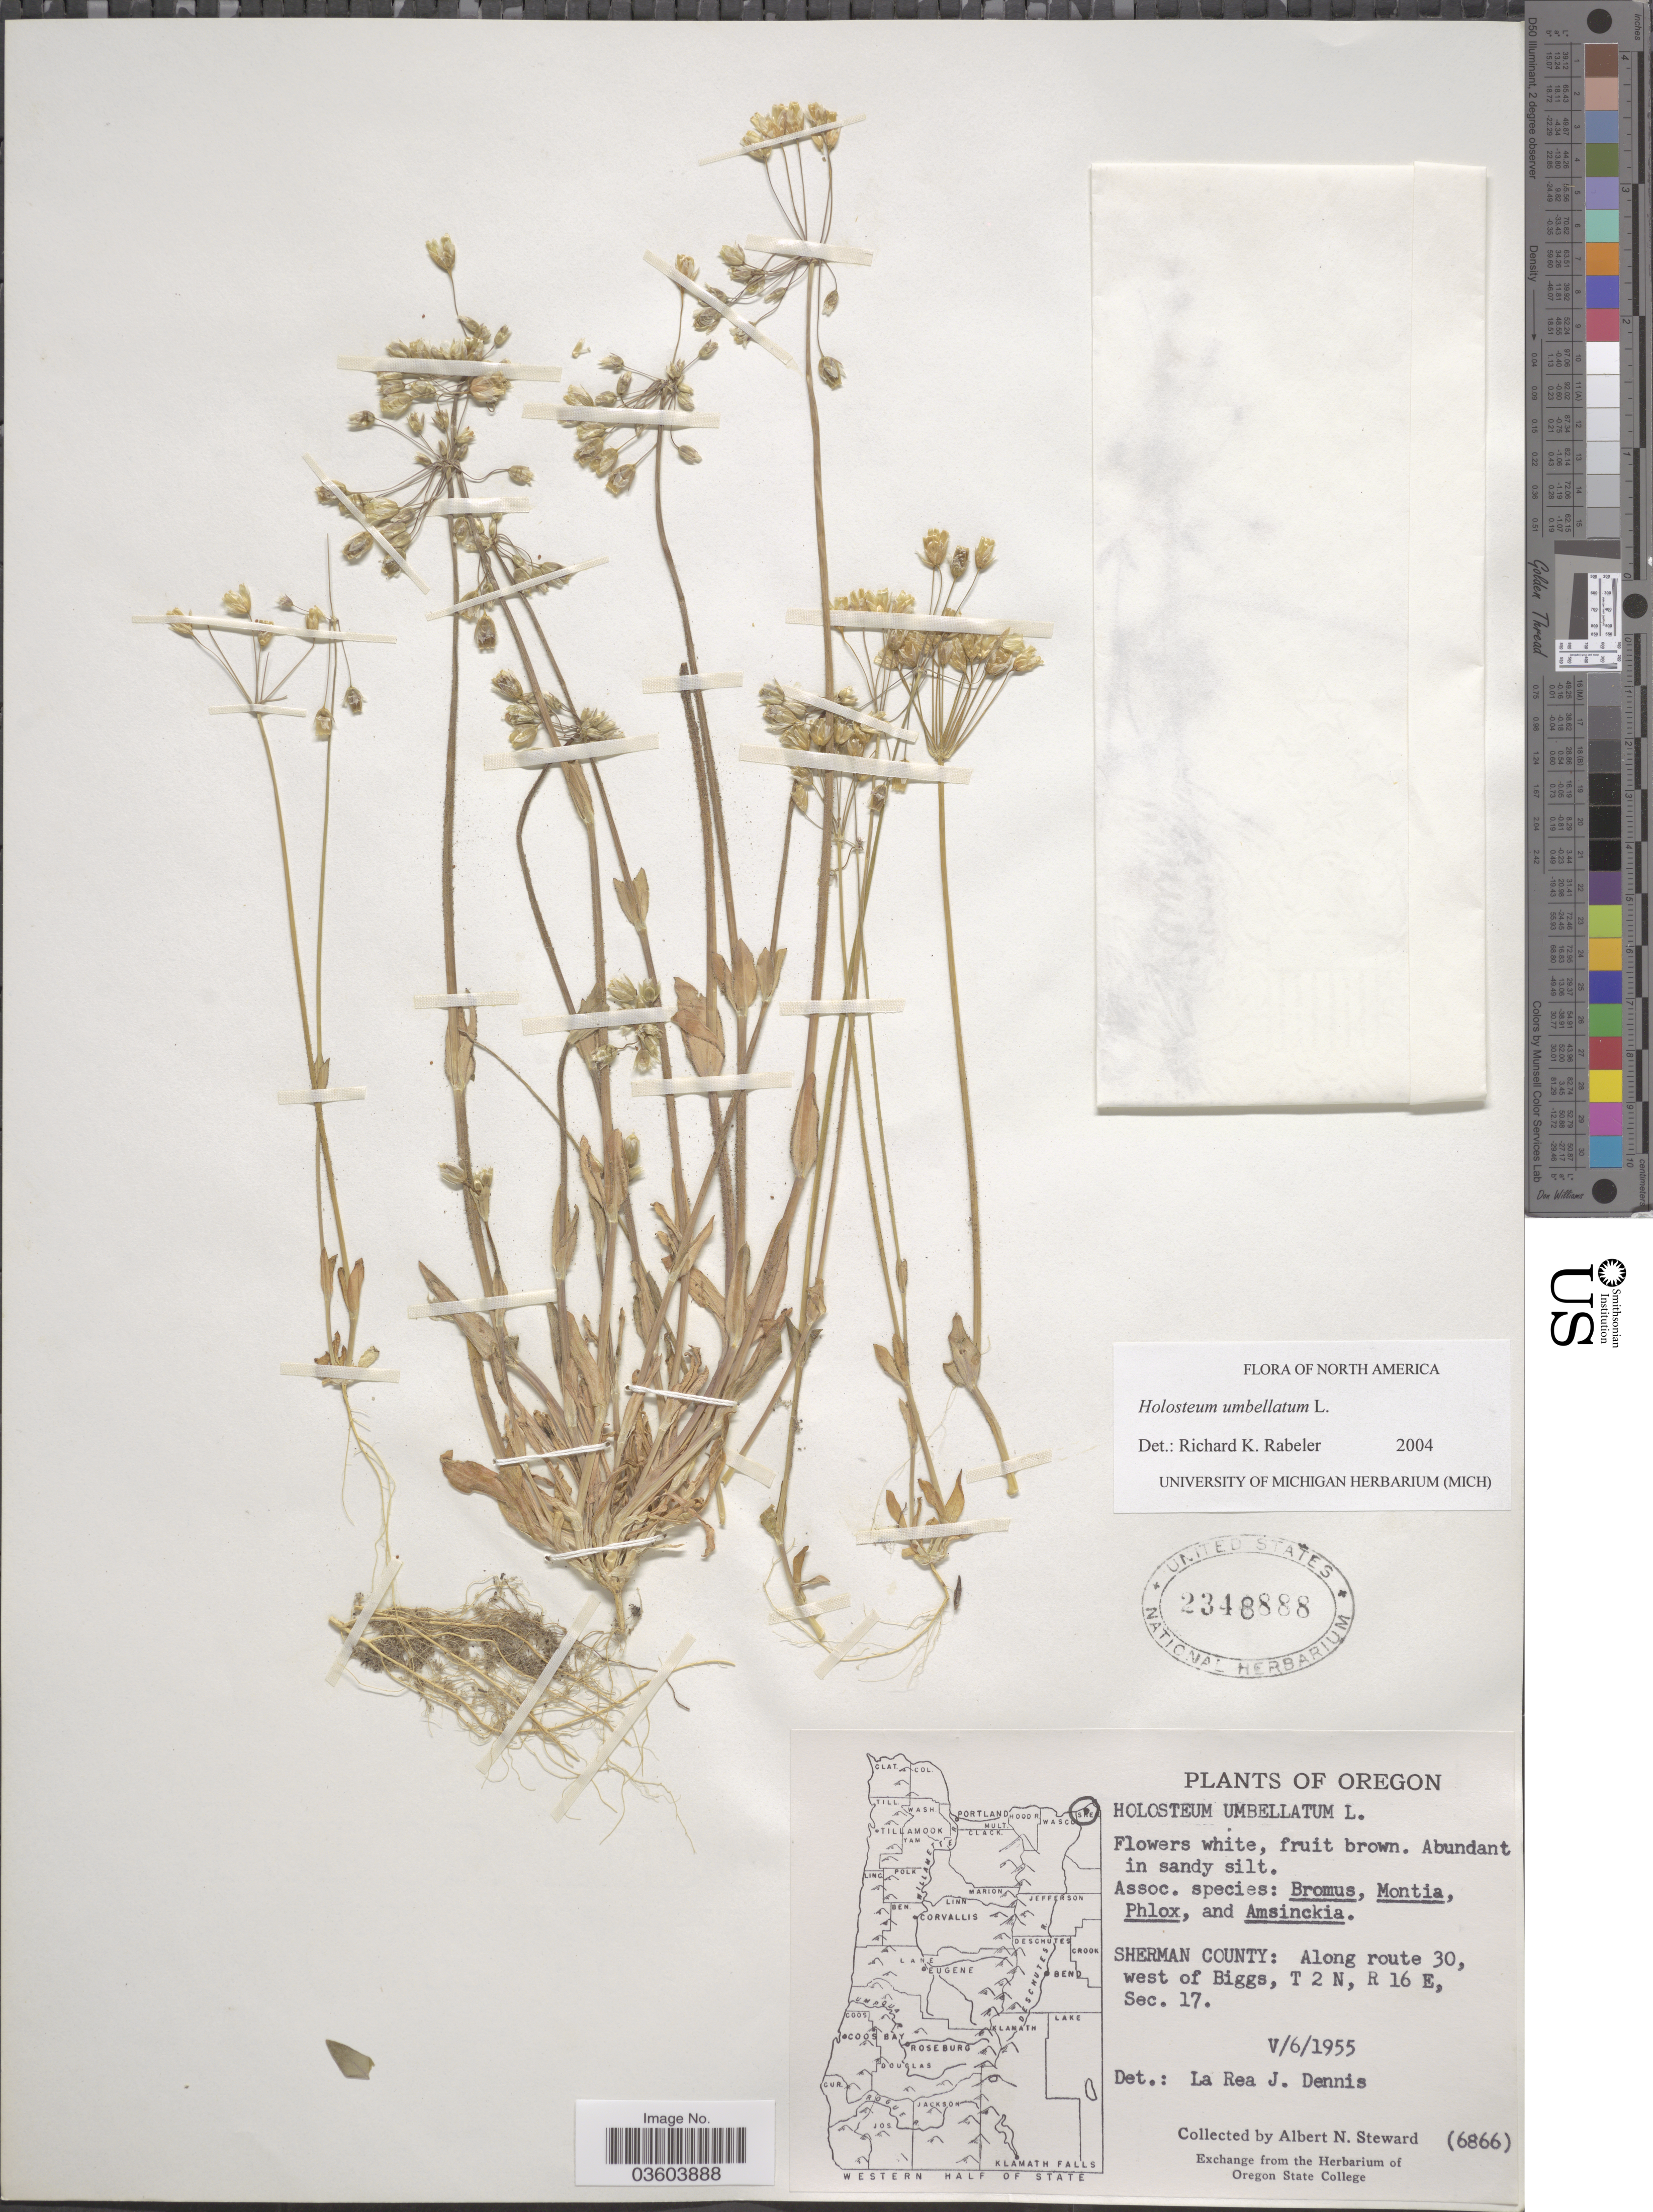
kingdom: Plantae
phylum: Tracheophyta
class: Magnoliopsida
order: Caryophyllales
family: Caryophyllaceae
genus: Holosteum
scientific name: Holosteum umbellatum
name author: L.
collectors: A. N. Steward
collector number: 6866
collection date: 1955-05-06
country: United States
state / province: Oregon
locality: Sherman County: Along route 30, west of Biggs, T 2 N, R 16 E, Sec. 17.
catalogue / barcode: US 2348888